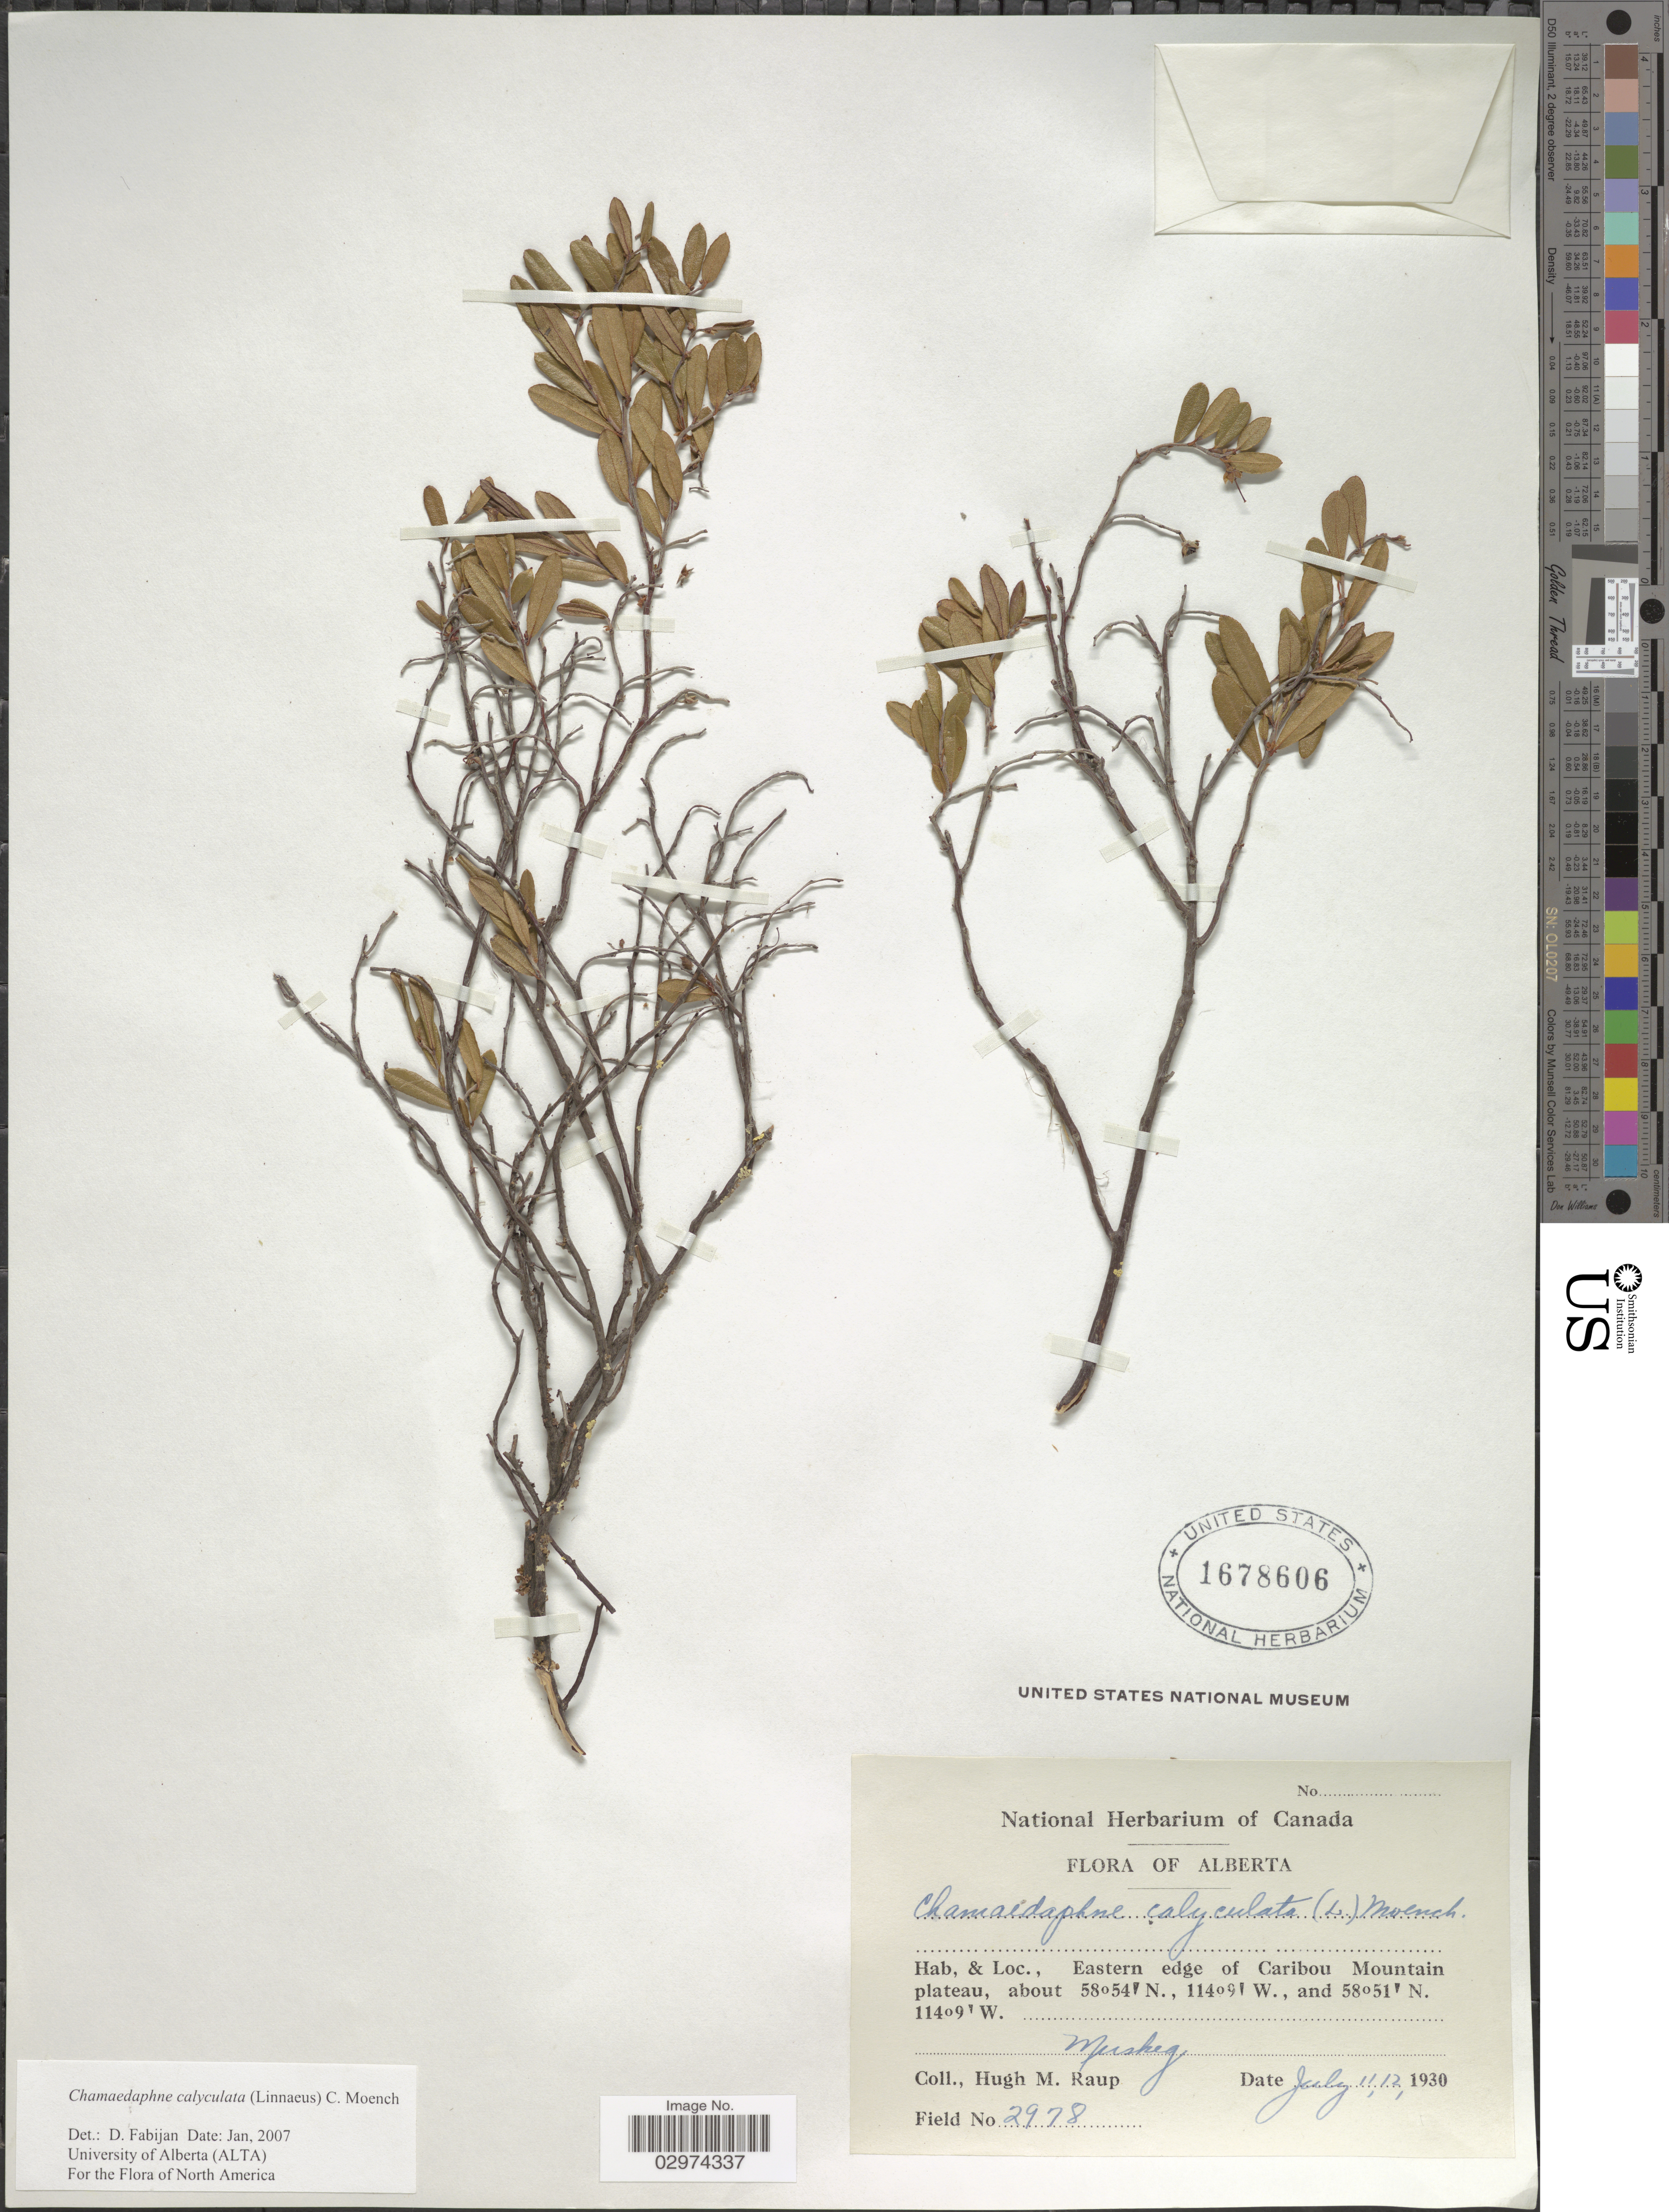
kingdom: Plantae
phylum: Tracheophyta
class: Magnoliopsida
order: Ericales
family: Ericaceae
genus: Chamaedaphne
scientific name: Chamaedaphne calyculata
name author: (L.) Moench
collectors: H. Raup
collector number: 2978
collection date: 1930-07-11/1930-07-12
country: Canada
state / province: Alberta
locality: Eastern edge of Caribou Mountain plateau.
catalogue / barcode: US 1678606